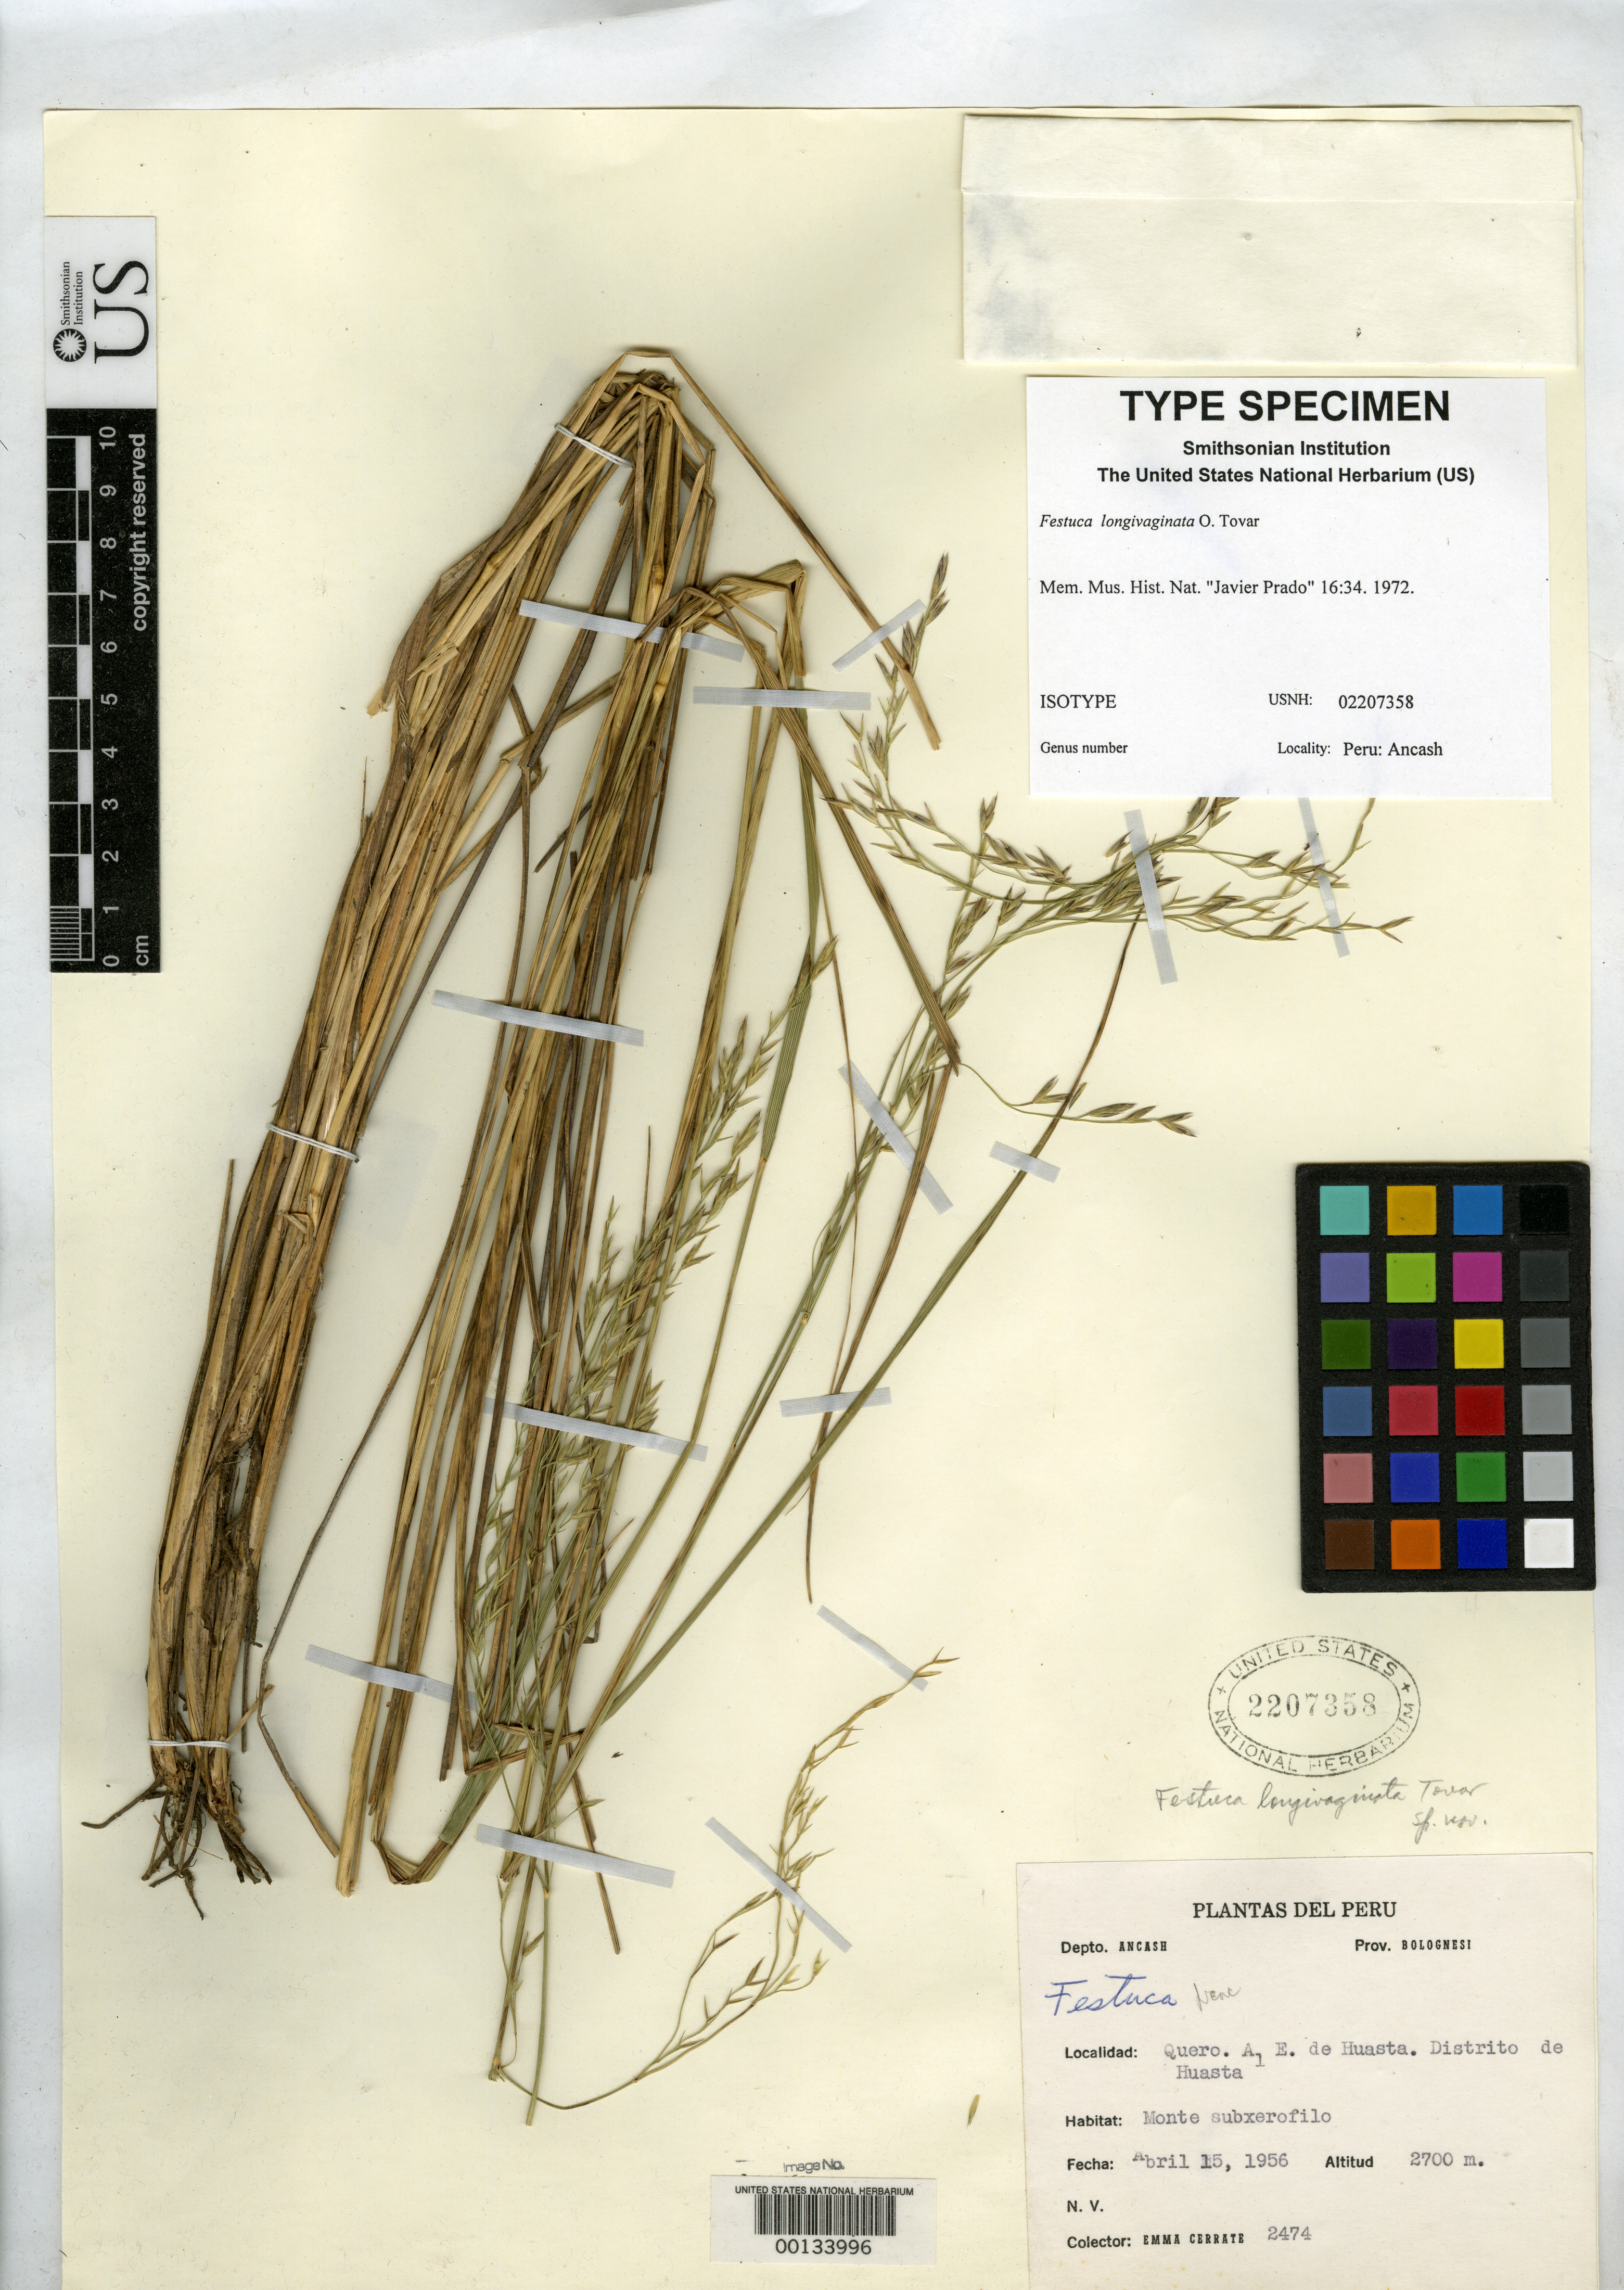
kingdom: Plantae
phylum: Tracheophyta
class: Liliopsida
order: Poales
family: Poaceae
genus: Festuca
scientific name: Festuca longivaginata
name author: Tovar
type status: Isotype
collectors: E. Cerrate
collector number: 2474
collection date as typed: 15 Apr 1956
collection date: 1956-04-15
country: Peru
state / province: Ancash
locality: Quero, al E de Huasta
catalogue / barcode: US 2207358